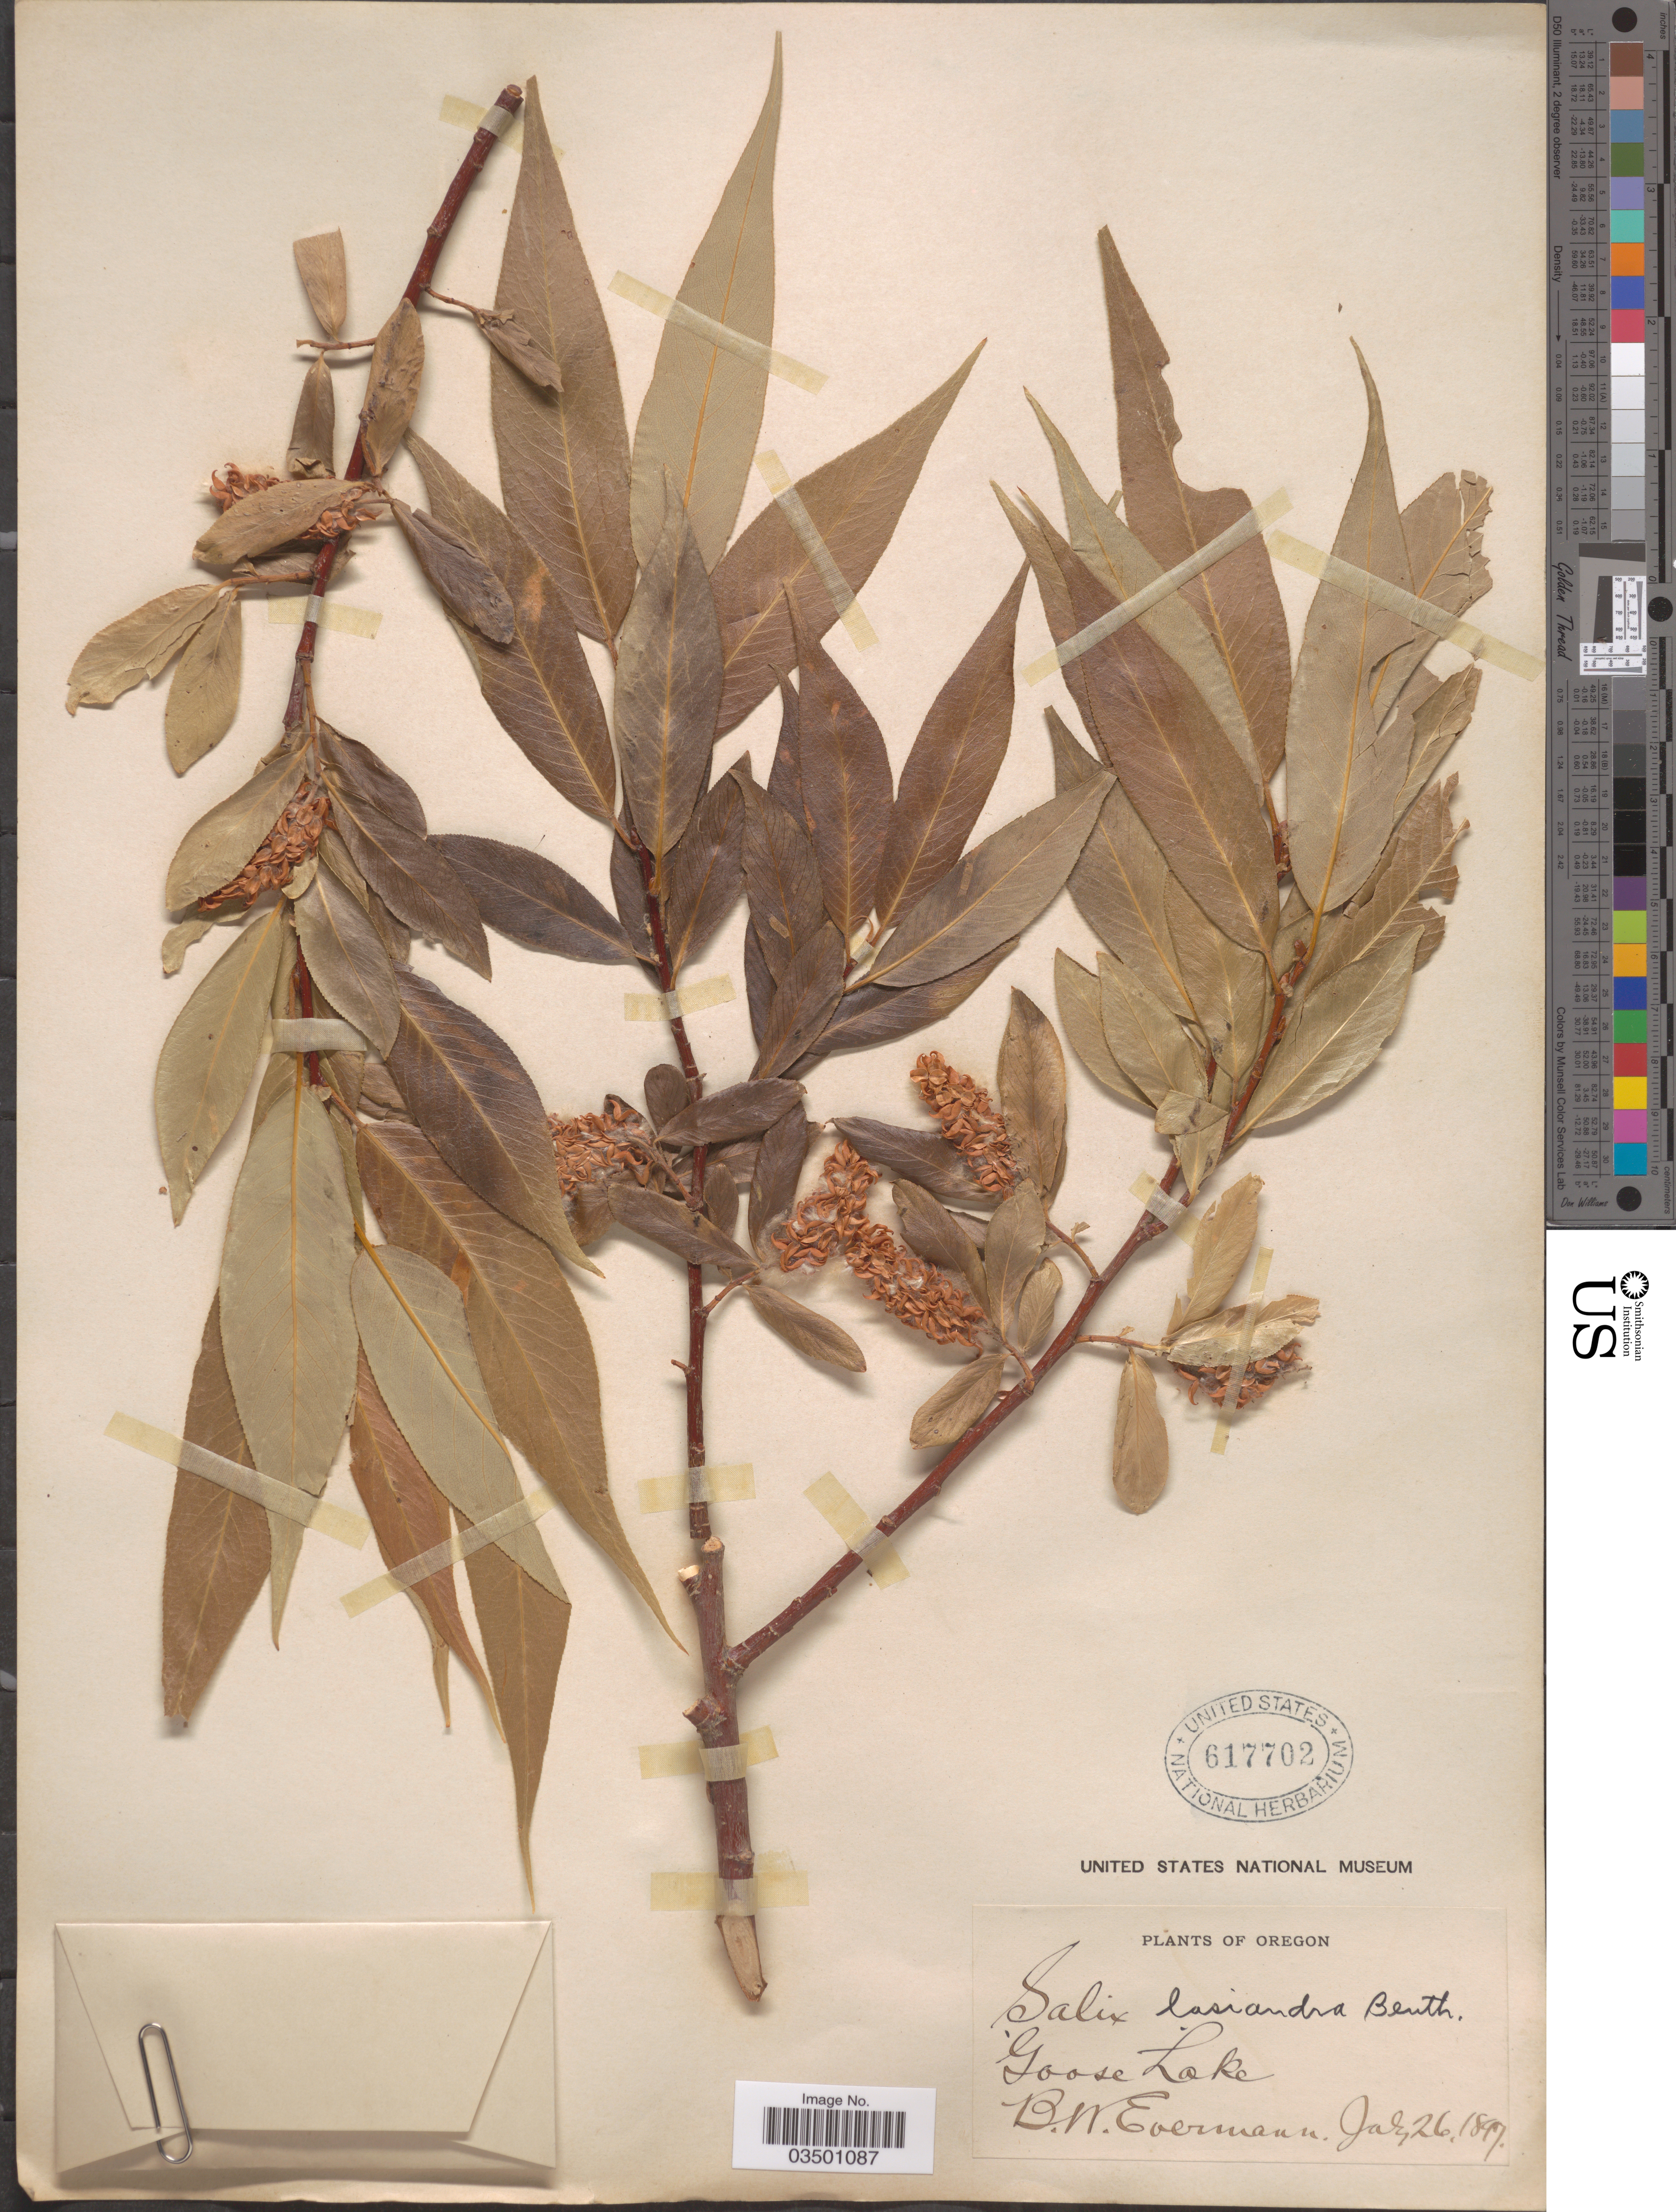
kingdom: Plantae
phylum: Tracheophyta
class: Magnoliopsida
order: Malpighiales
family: Salicaceae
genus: Salix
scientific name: Salix lasiandra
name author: Benth.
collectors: B. W. Evermann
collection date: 1897-07-26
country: United States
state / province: Oregon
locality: Goose Lake.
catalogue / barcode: US 617702